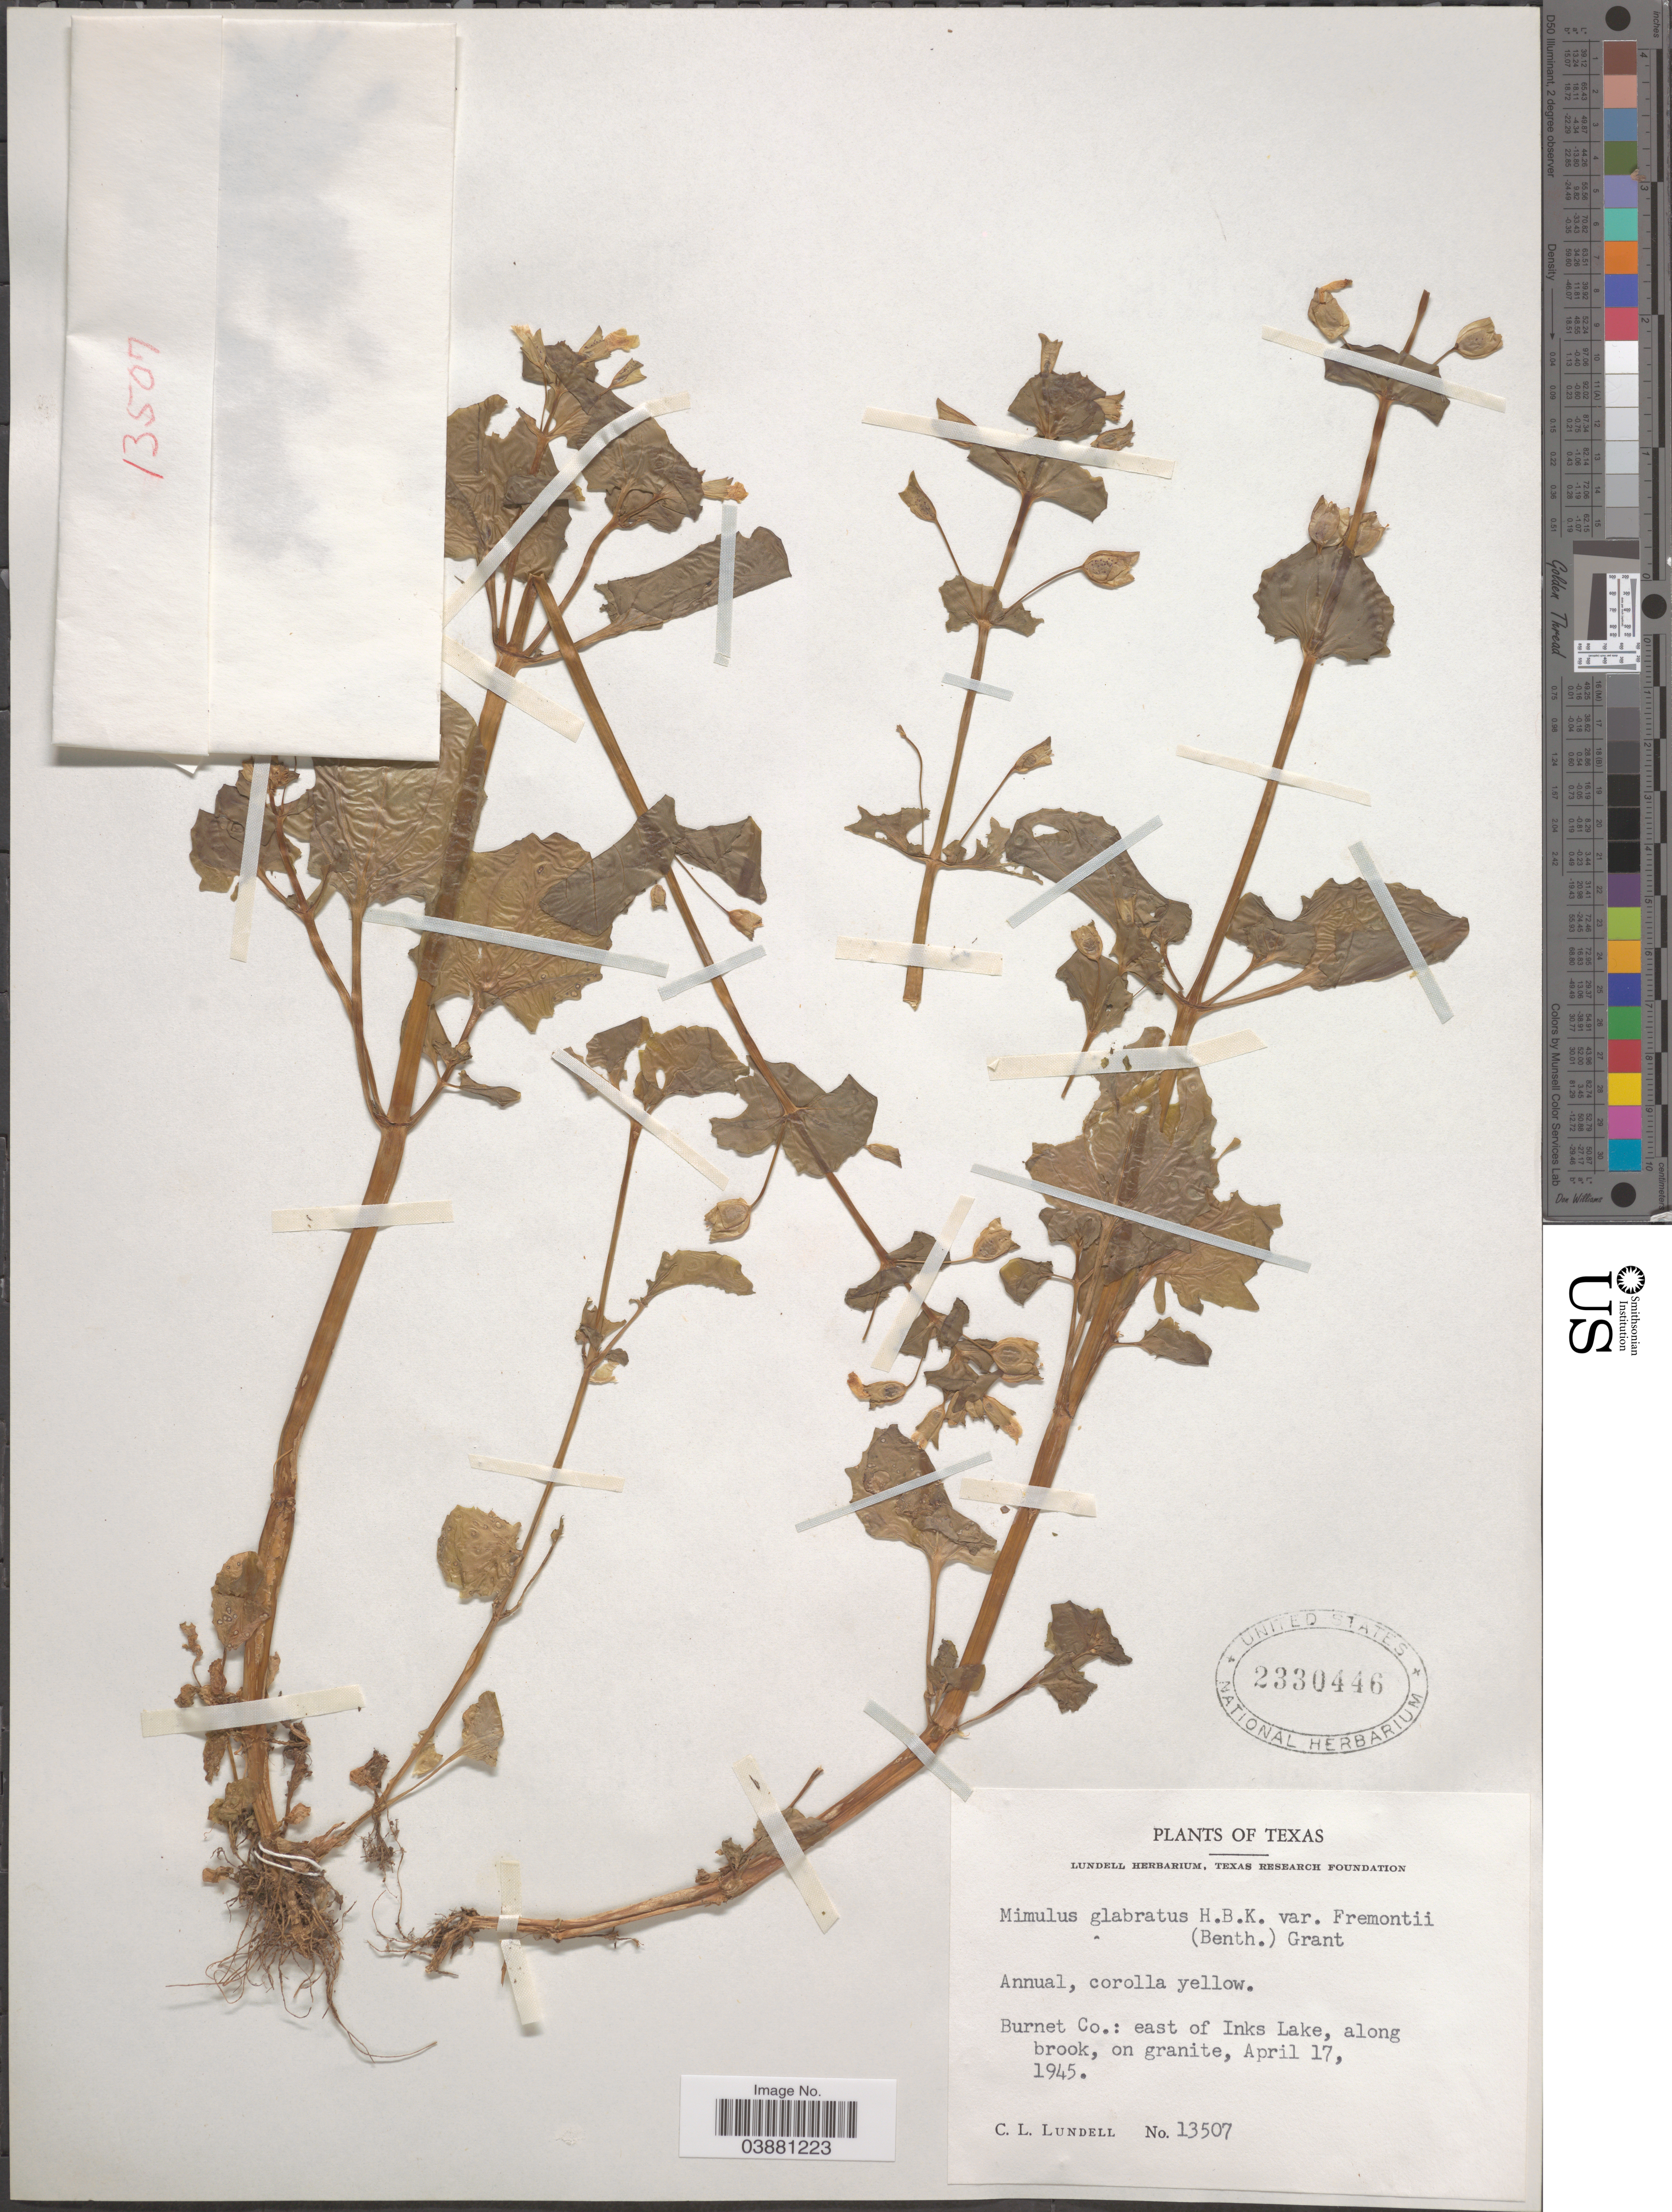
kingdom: Plantae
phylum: Tracheophyta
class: Magnoliopsida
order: Lamiales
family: Phrymaceae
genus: Mimulus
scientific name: Mimulus glabratus var. fremontii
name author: Kunth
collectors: C. L. Lundell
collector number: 13507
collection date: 1945-04-17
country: United States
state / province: Texas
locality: Burnet Co.: east of Inks Lake, along brook.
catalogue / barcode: US 2330446